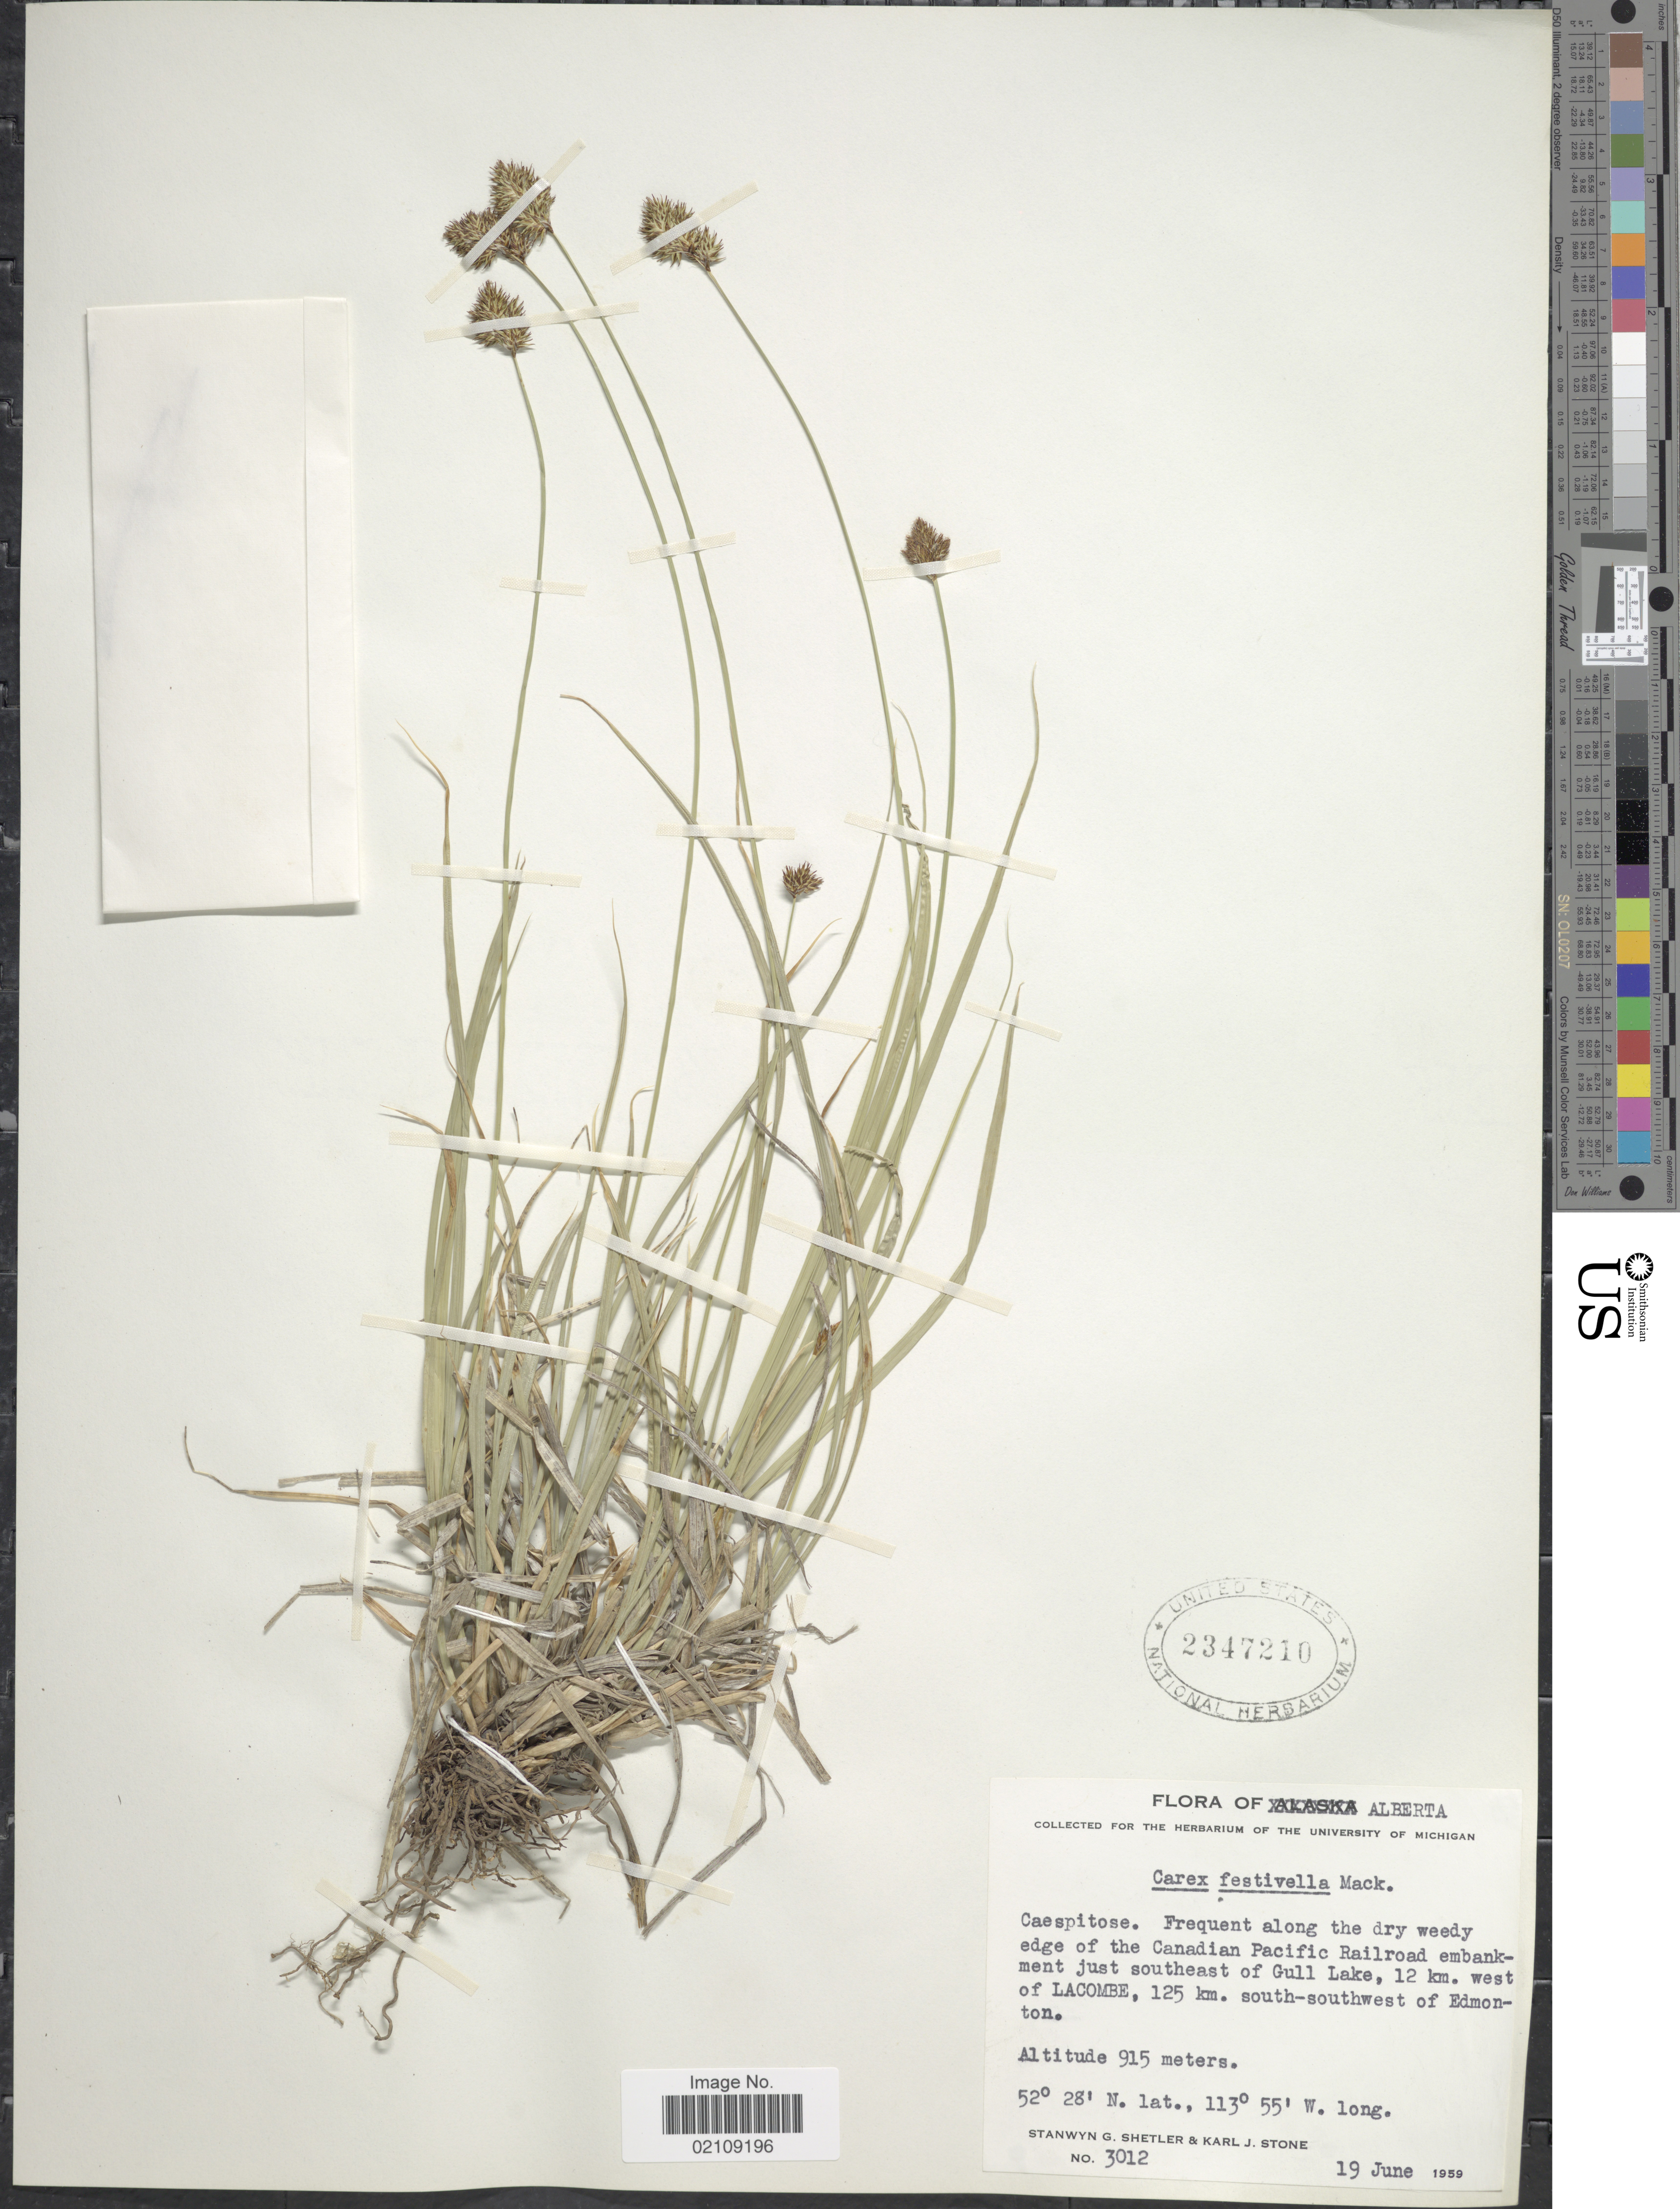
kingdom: Plantae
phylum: Tracheophyta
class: Liliopsida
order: Poales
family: Cyperaceae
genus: Carex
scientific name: Carex microptera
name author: Mack.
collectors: S. Shetler & K. J. Stone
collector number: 3012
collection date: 1959-06-19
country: Canada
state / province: Alberta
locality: Edge of the Canadian Pacific Railroad, embankment just southeast of Gull Lake, 12 km. west of Lacombe, 125 km. south-southwest of Edmonton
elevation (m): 915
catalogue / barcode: US 2347210